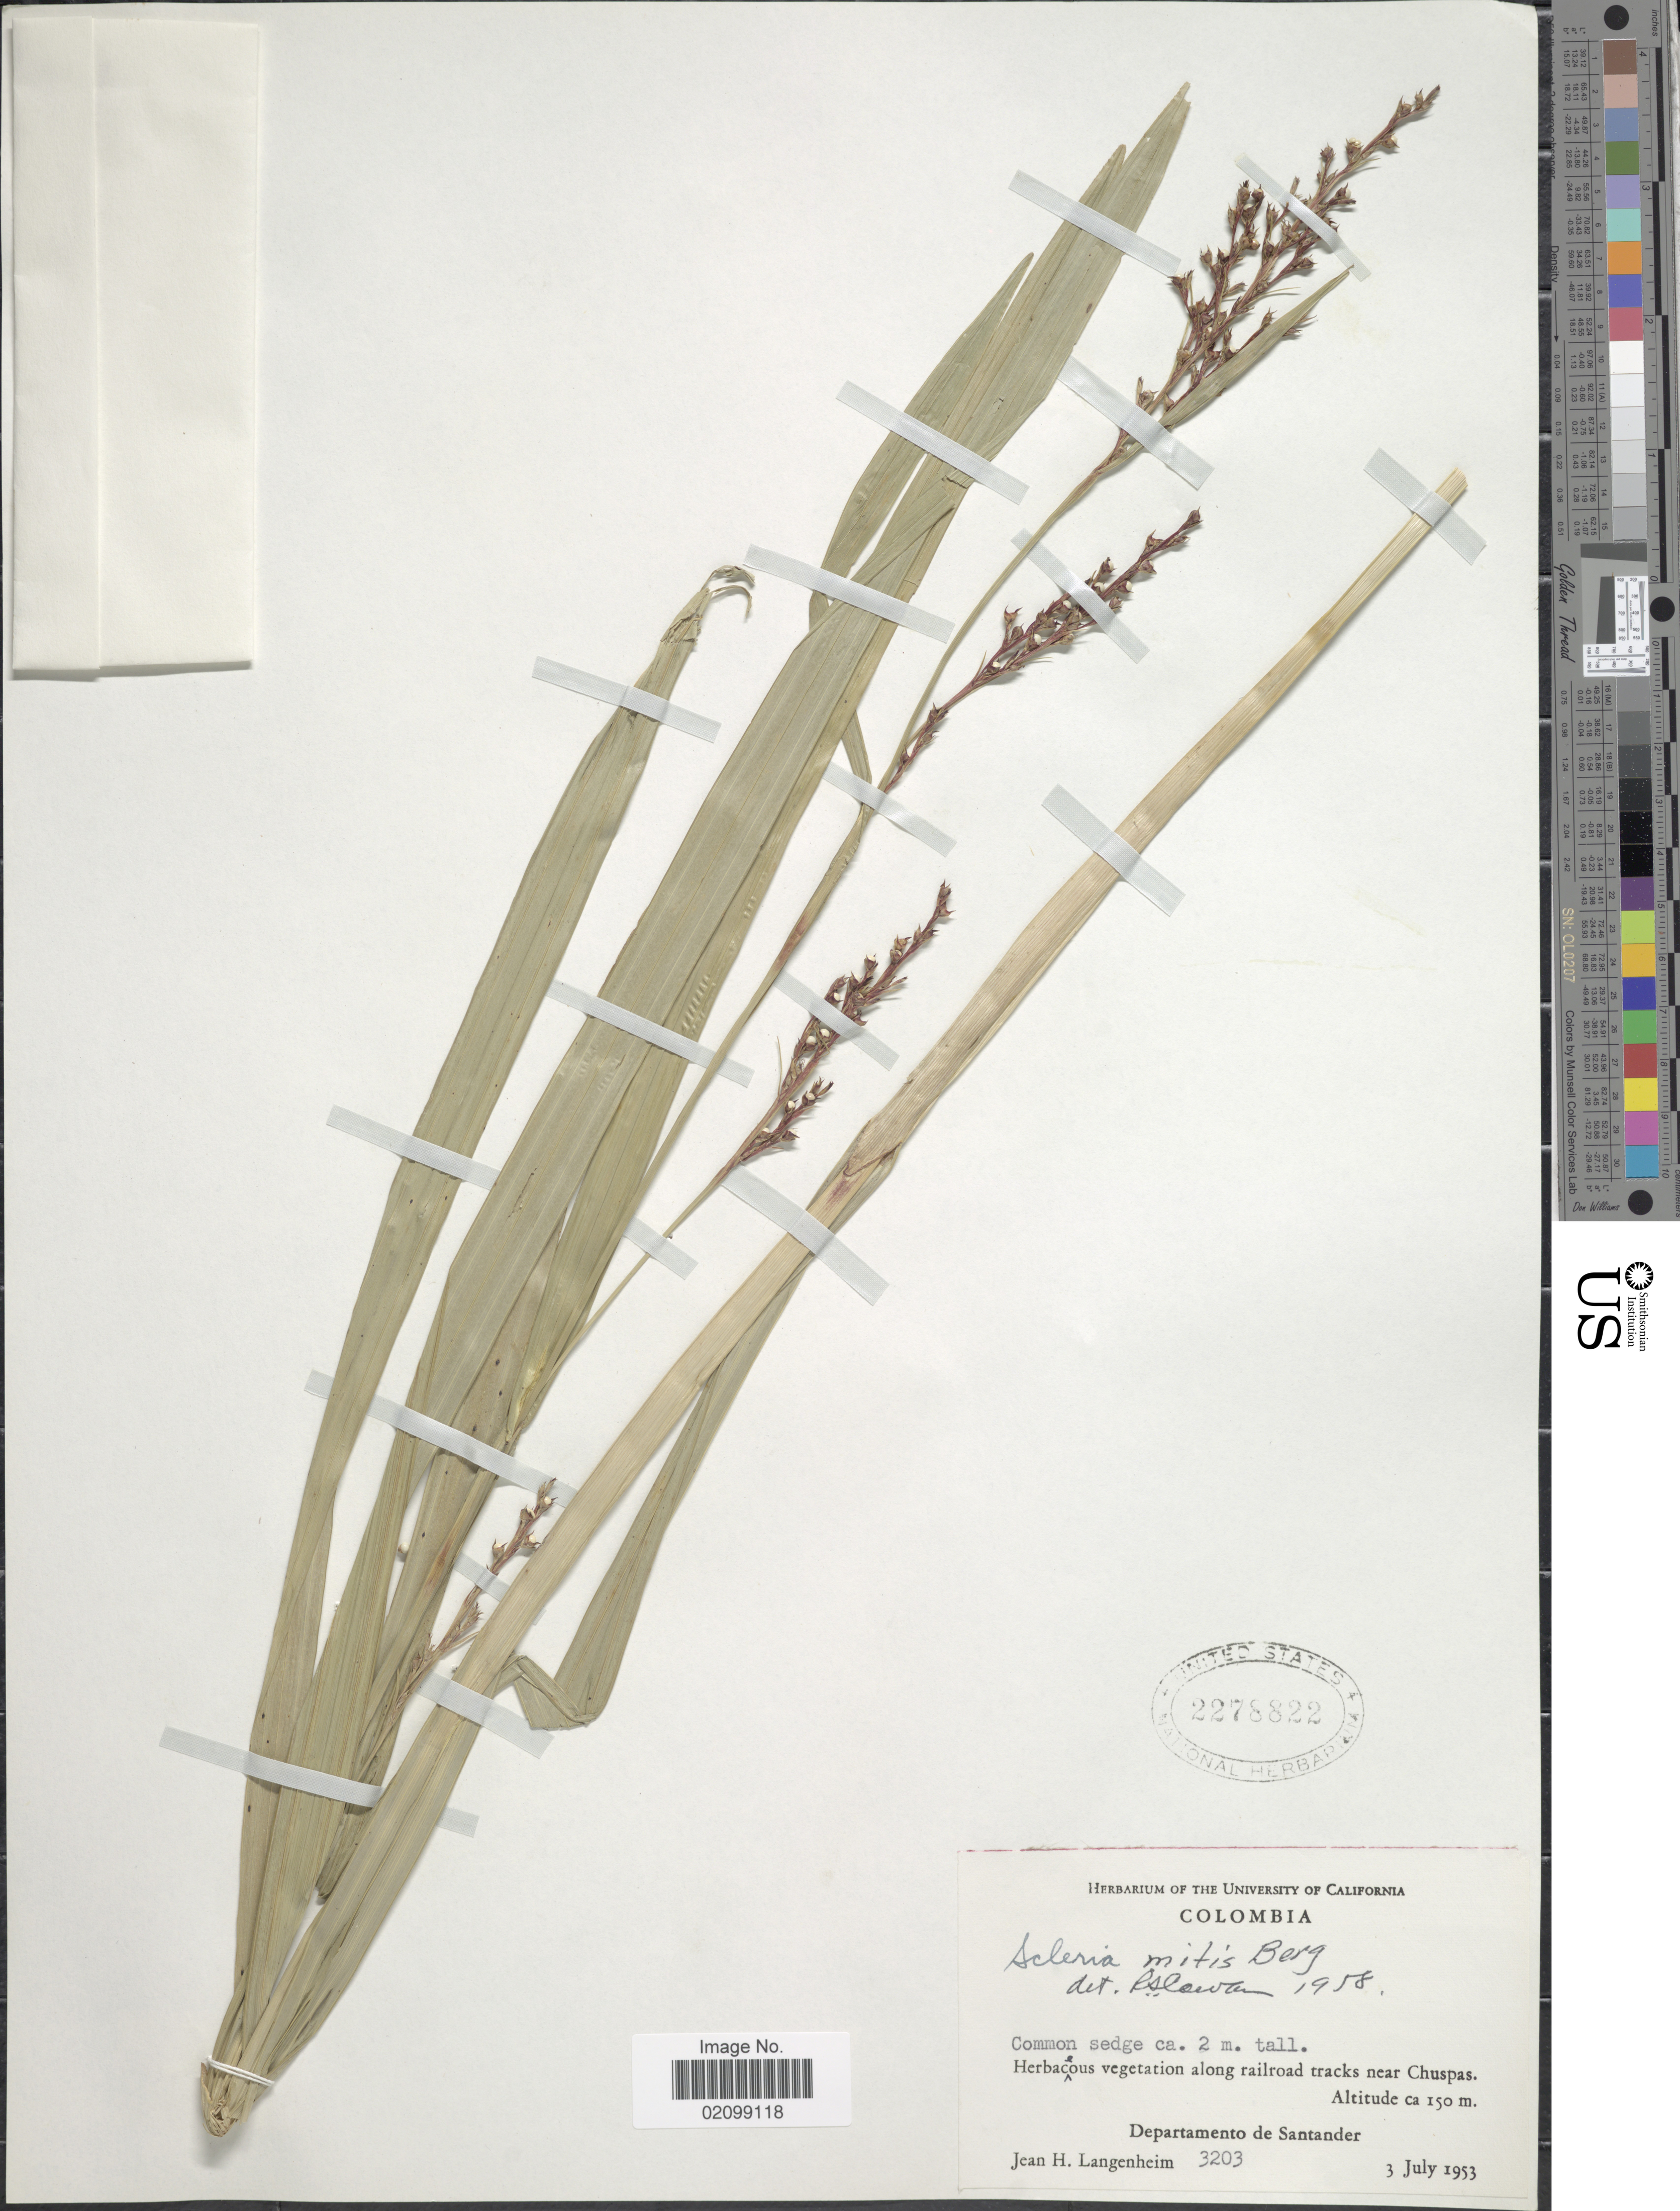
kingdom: Plantae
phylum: Tracheophyta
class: Liliopsida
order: Poales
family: Cyperaceae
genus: Scleria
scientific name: Scleria mitis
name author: P.J. Bergius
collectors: J. H. Langenheim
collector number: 3203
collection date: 1953-07-03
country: Colombia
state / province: Santander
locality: Herbaceous vegetation along railroad tracks near Chuspas. Departamento de Santander.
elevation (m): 150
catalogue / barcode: US 2278822